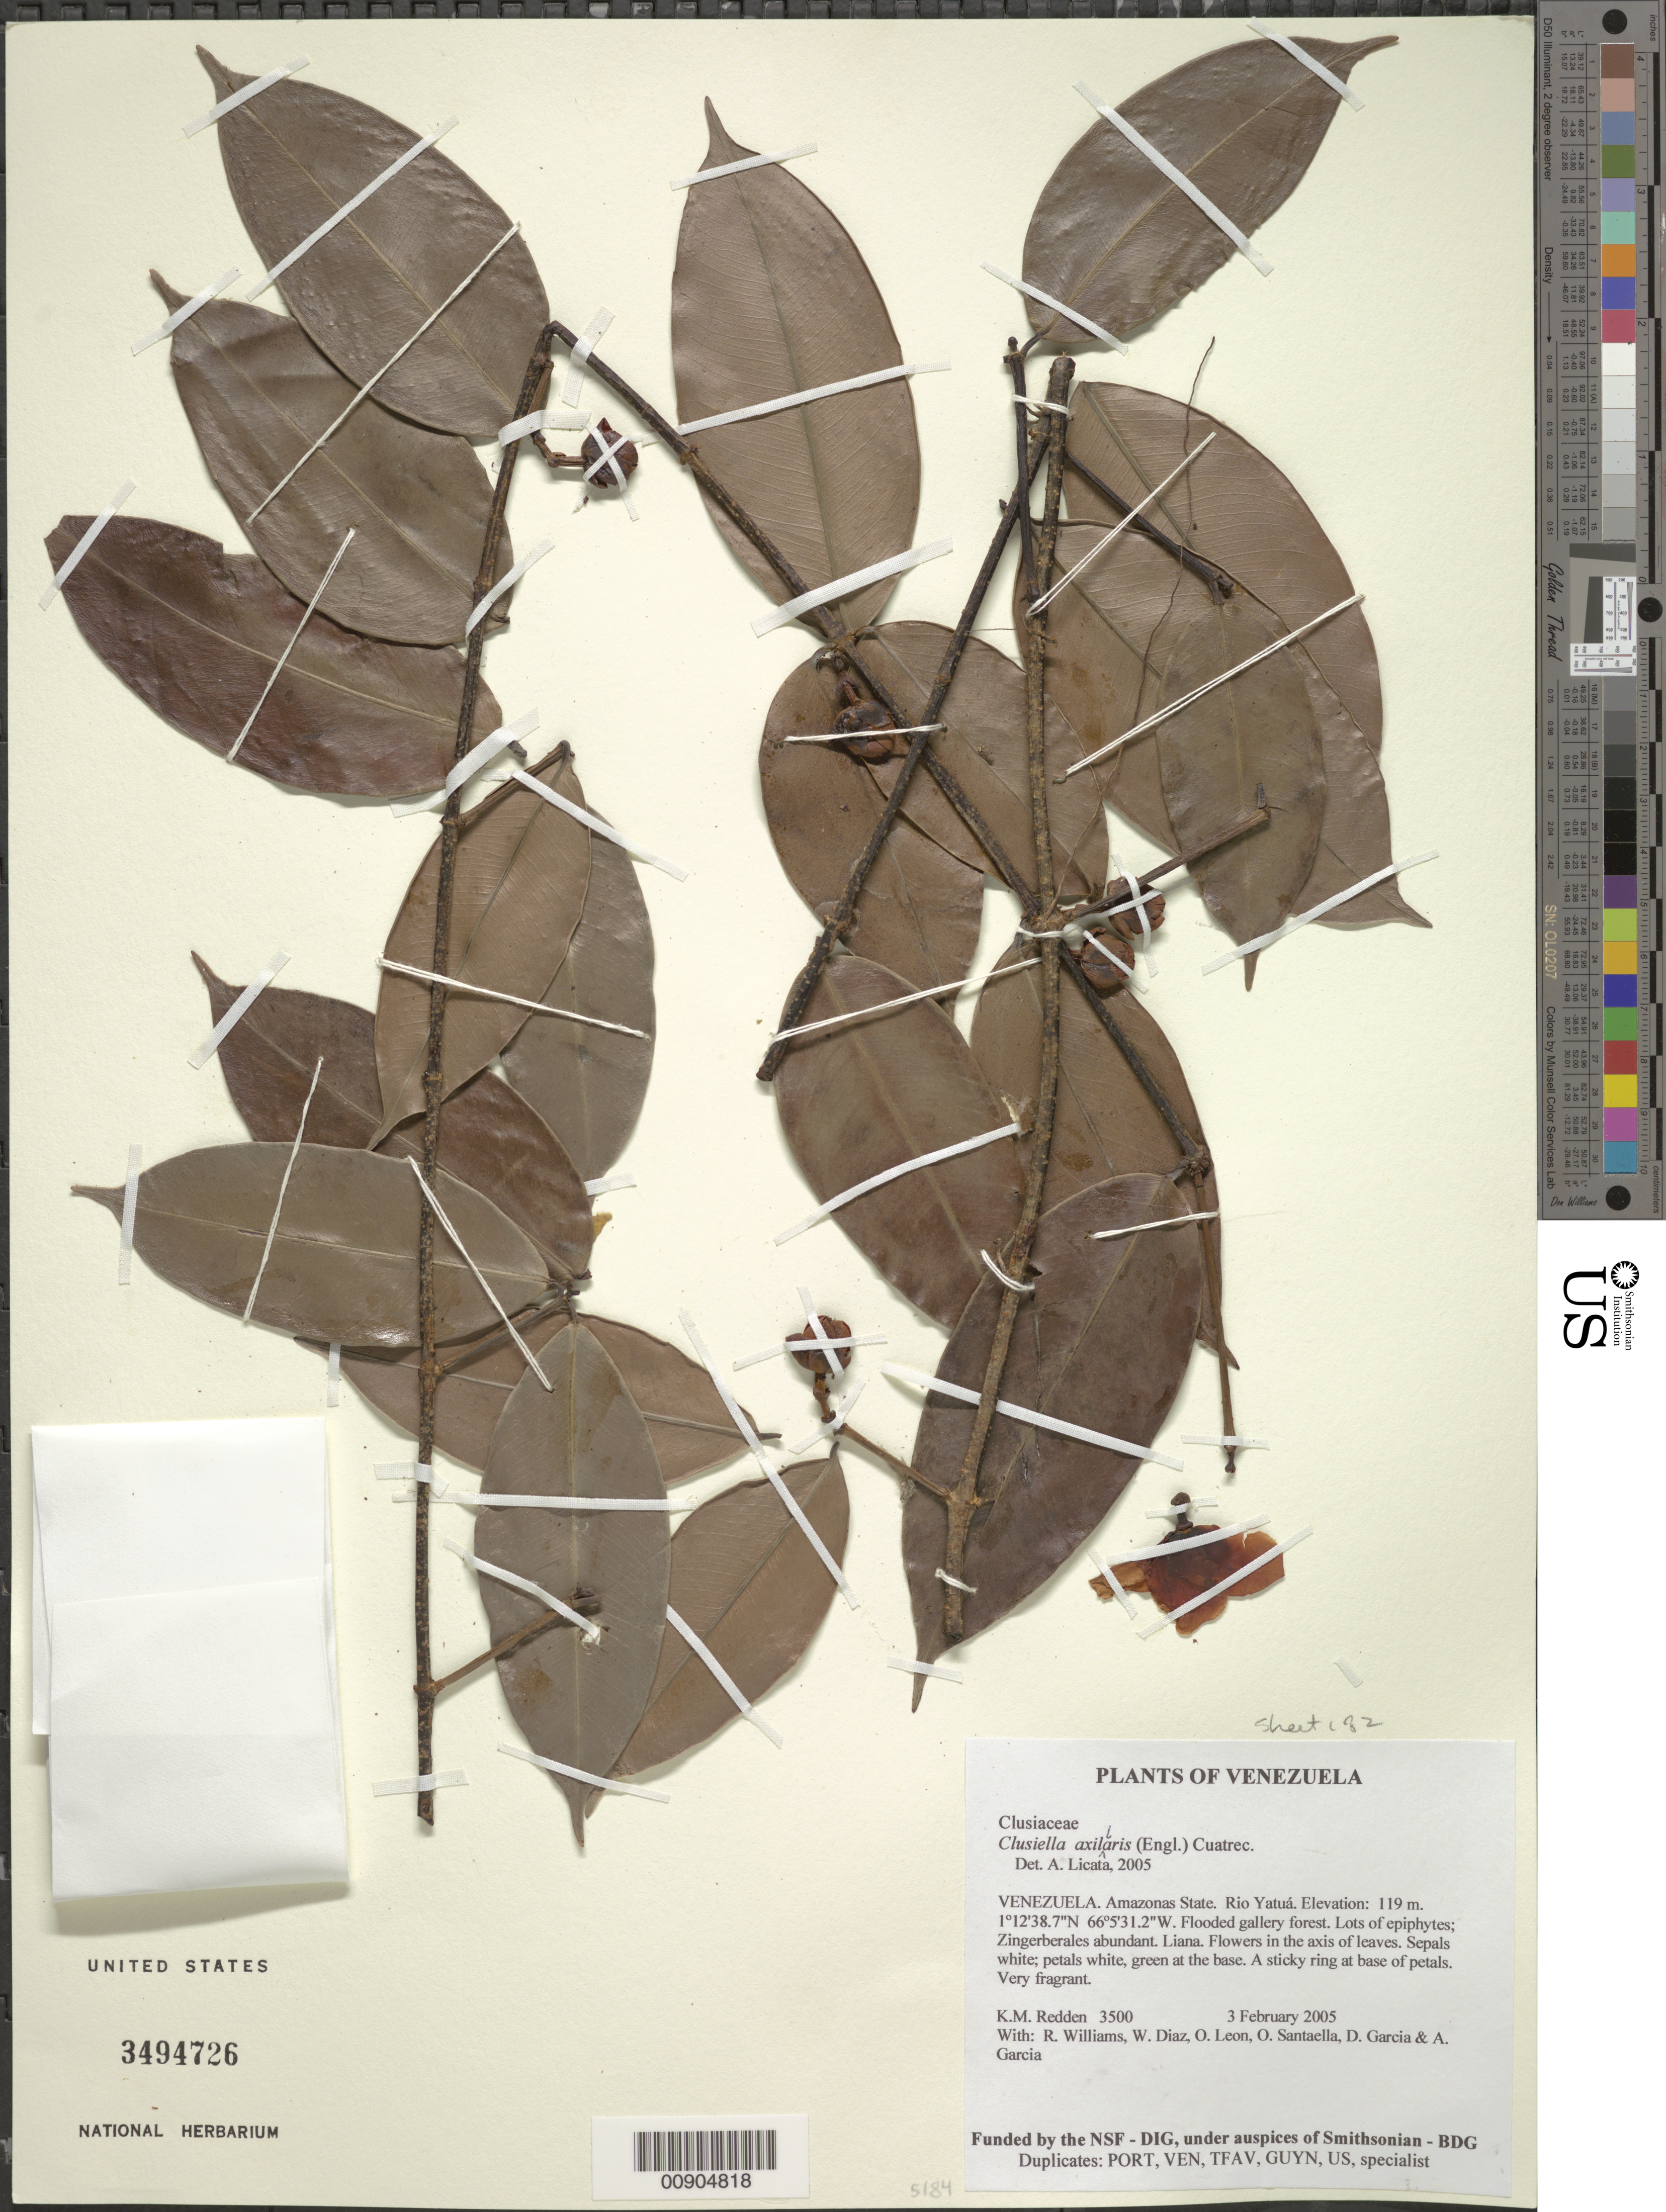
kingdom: Plantae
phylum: Tracheophyta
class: Magnoliopsida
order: Malpighiales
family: Calophyllaceae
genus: Clusiella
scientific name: Clusiella axillaris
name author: (Engl.) Cuatrec.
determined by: Licata, A., (PORT), Univ. Nac. Exp. de los Llanos Ezequiel Zamora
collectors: K. M. Redden, R. Williams, W. Díaz P., O. León, O. Santaella, D. Garcia & A. Garcia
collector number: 3500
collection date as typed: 3 February 2005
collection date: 2005-02-03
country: Venezuela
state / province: Amazonas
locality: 15 - Rio Yatuá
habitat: Flooded gallery forest. Lots of epiphytes; Zingerberales abundant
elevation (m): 119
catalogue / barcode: US 3494726